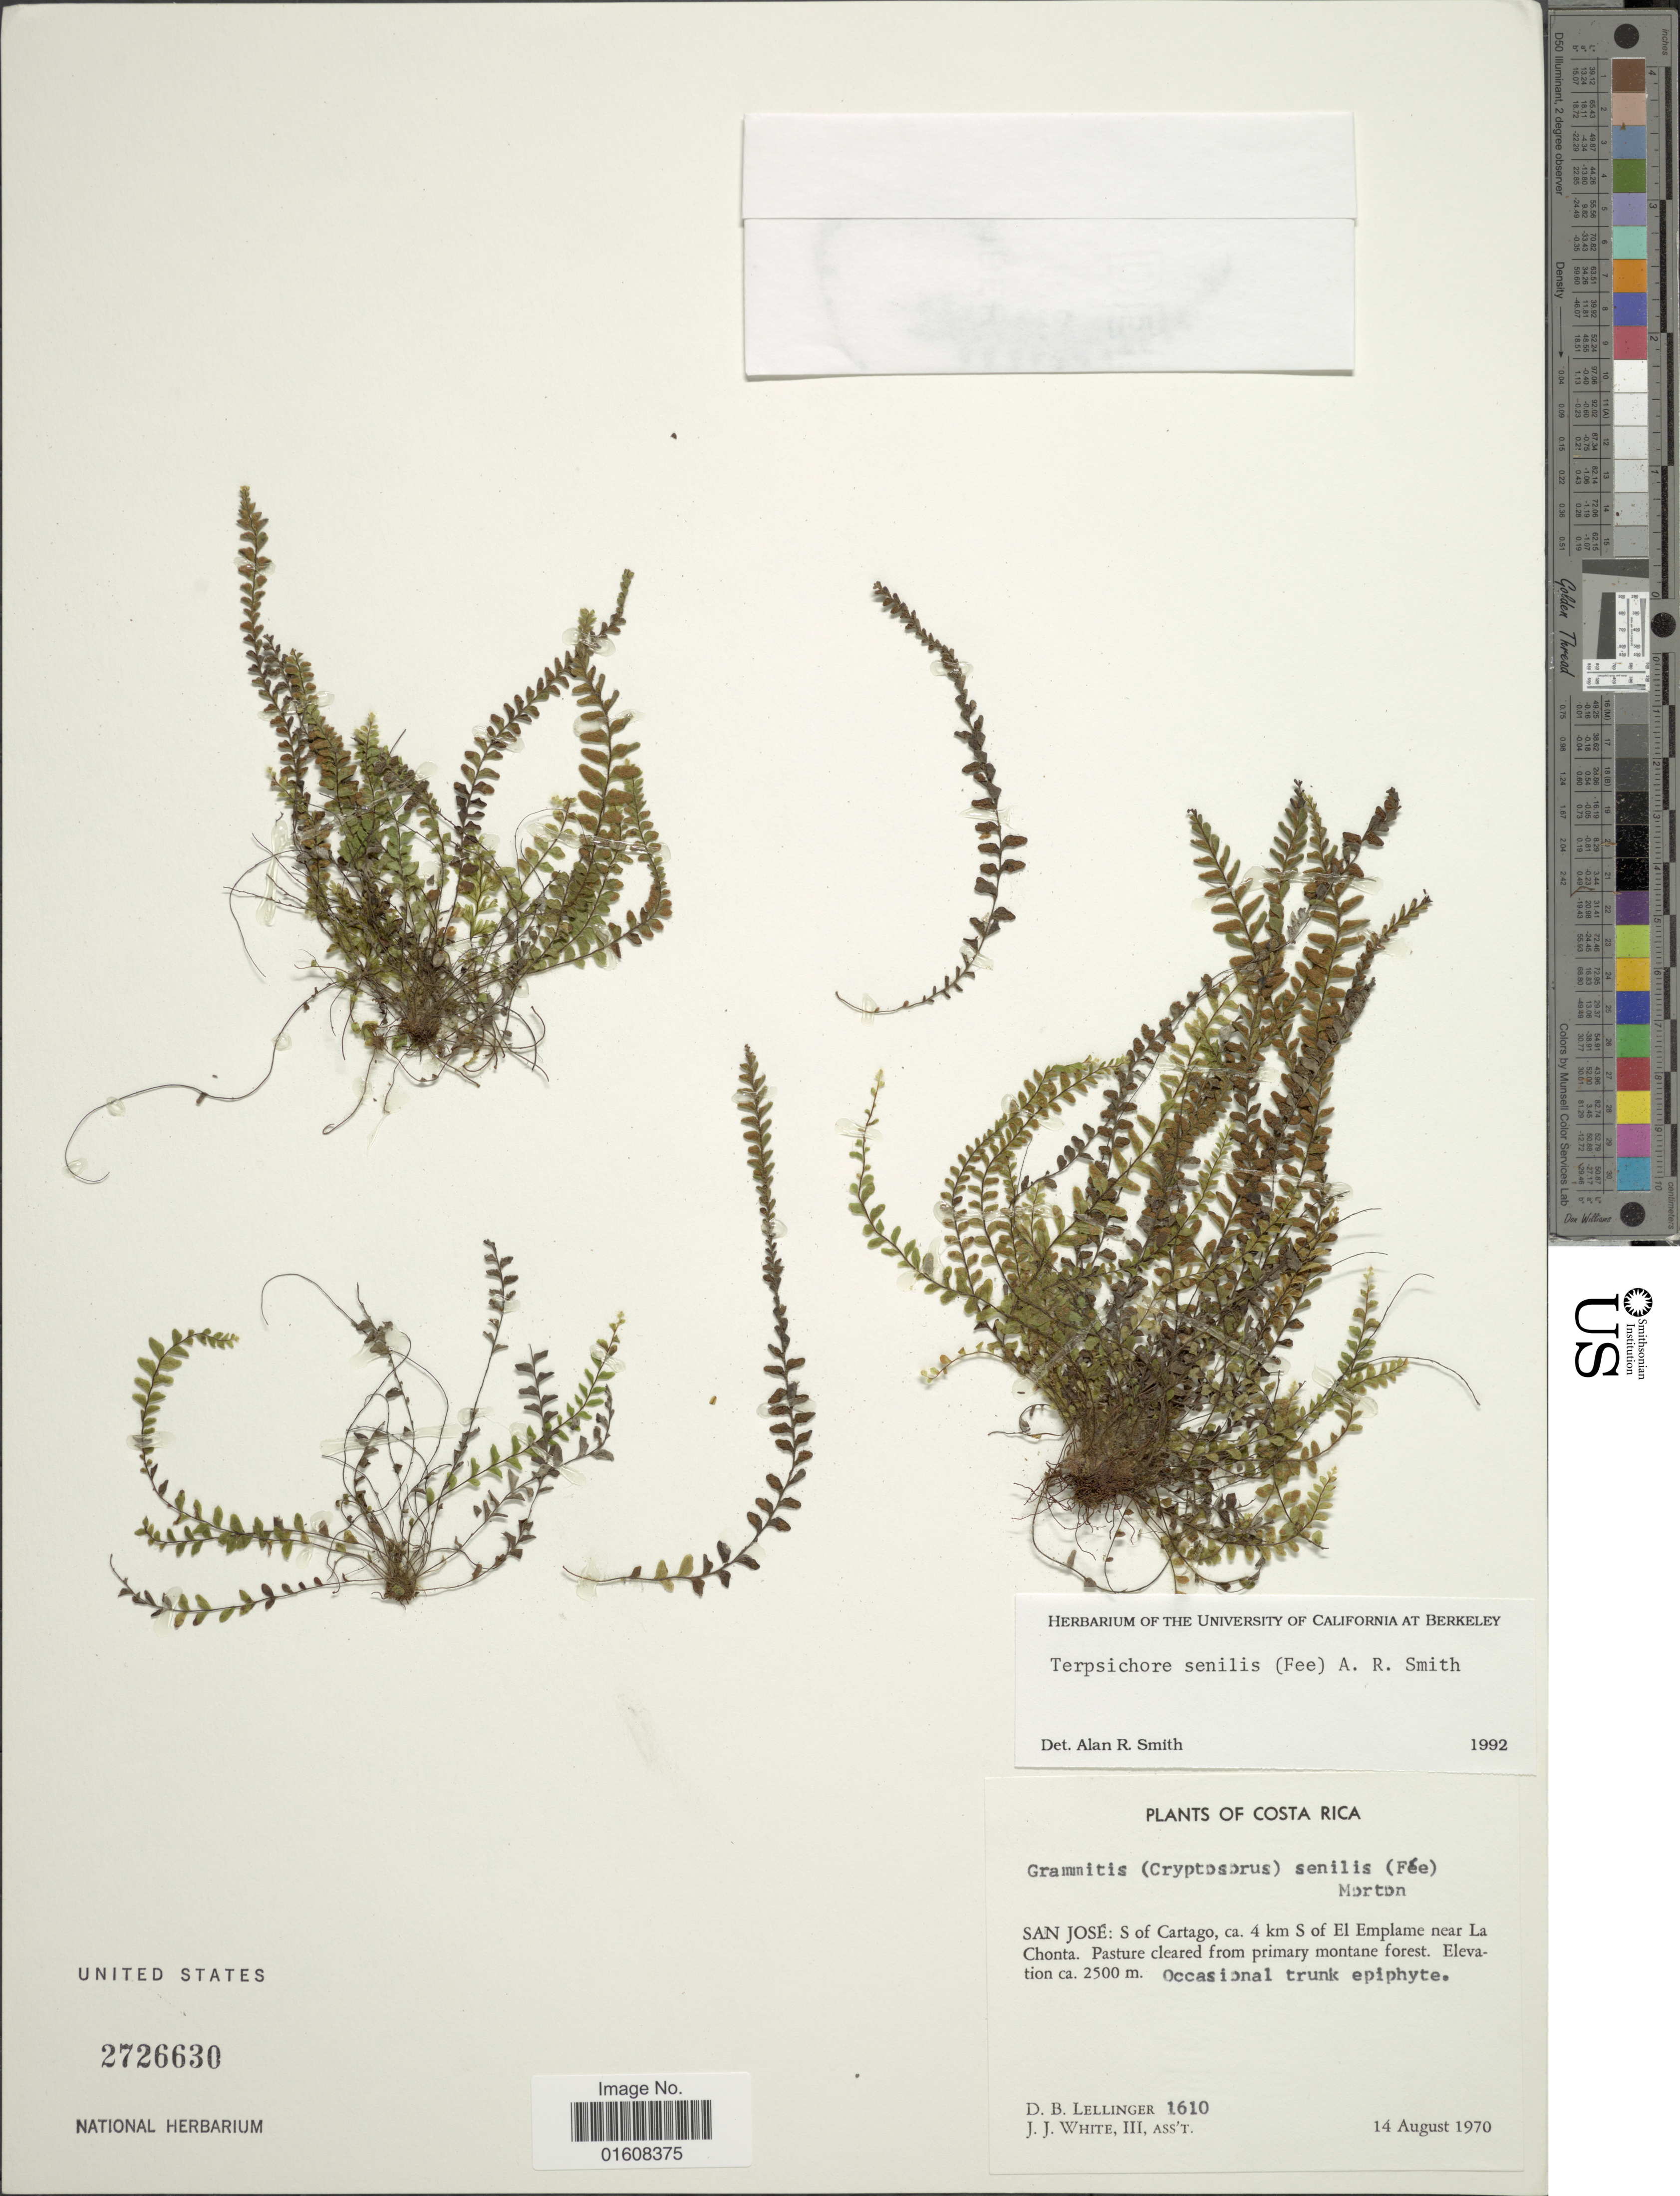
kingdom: Plantae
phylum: Tracheophyta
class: Polypodiopsida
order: Polypodiales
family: Polypodiaceae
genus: Alansmia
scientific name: Alansmia senilis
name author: (Fée) Moguel & M. Kessler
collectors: D. B. Lellinger & J. J. White III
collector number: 1610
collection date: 1970-08-14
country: Costa Rica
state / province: San José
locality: S of Cartago, ca. 4 km S of El Emplame near la Chonta. Pasture cleared from primary forest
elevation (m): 2500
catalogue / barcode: US 2726630